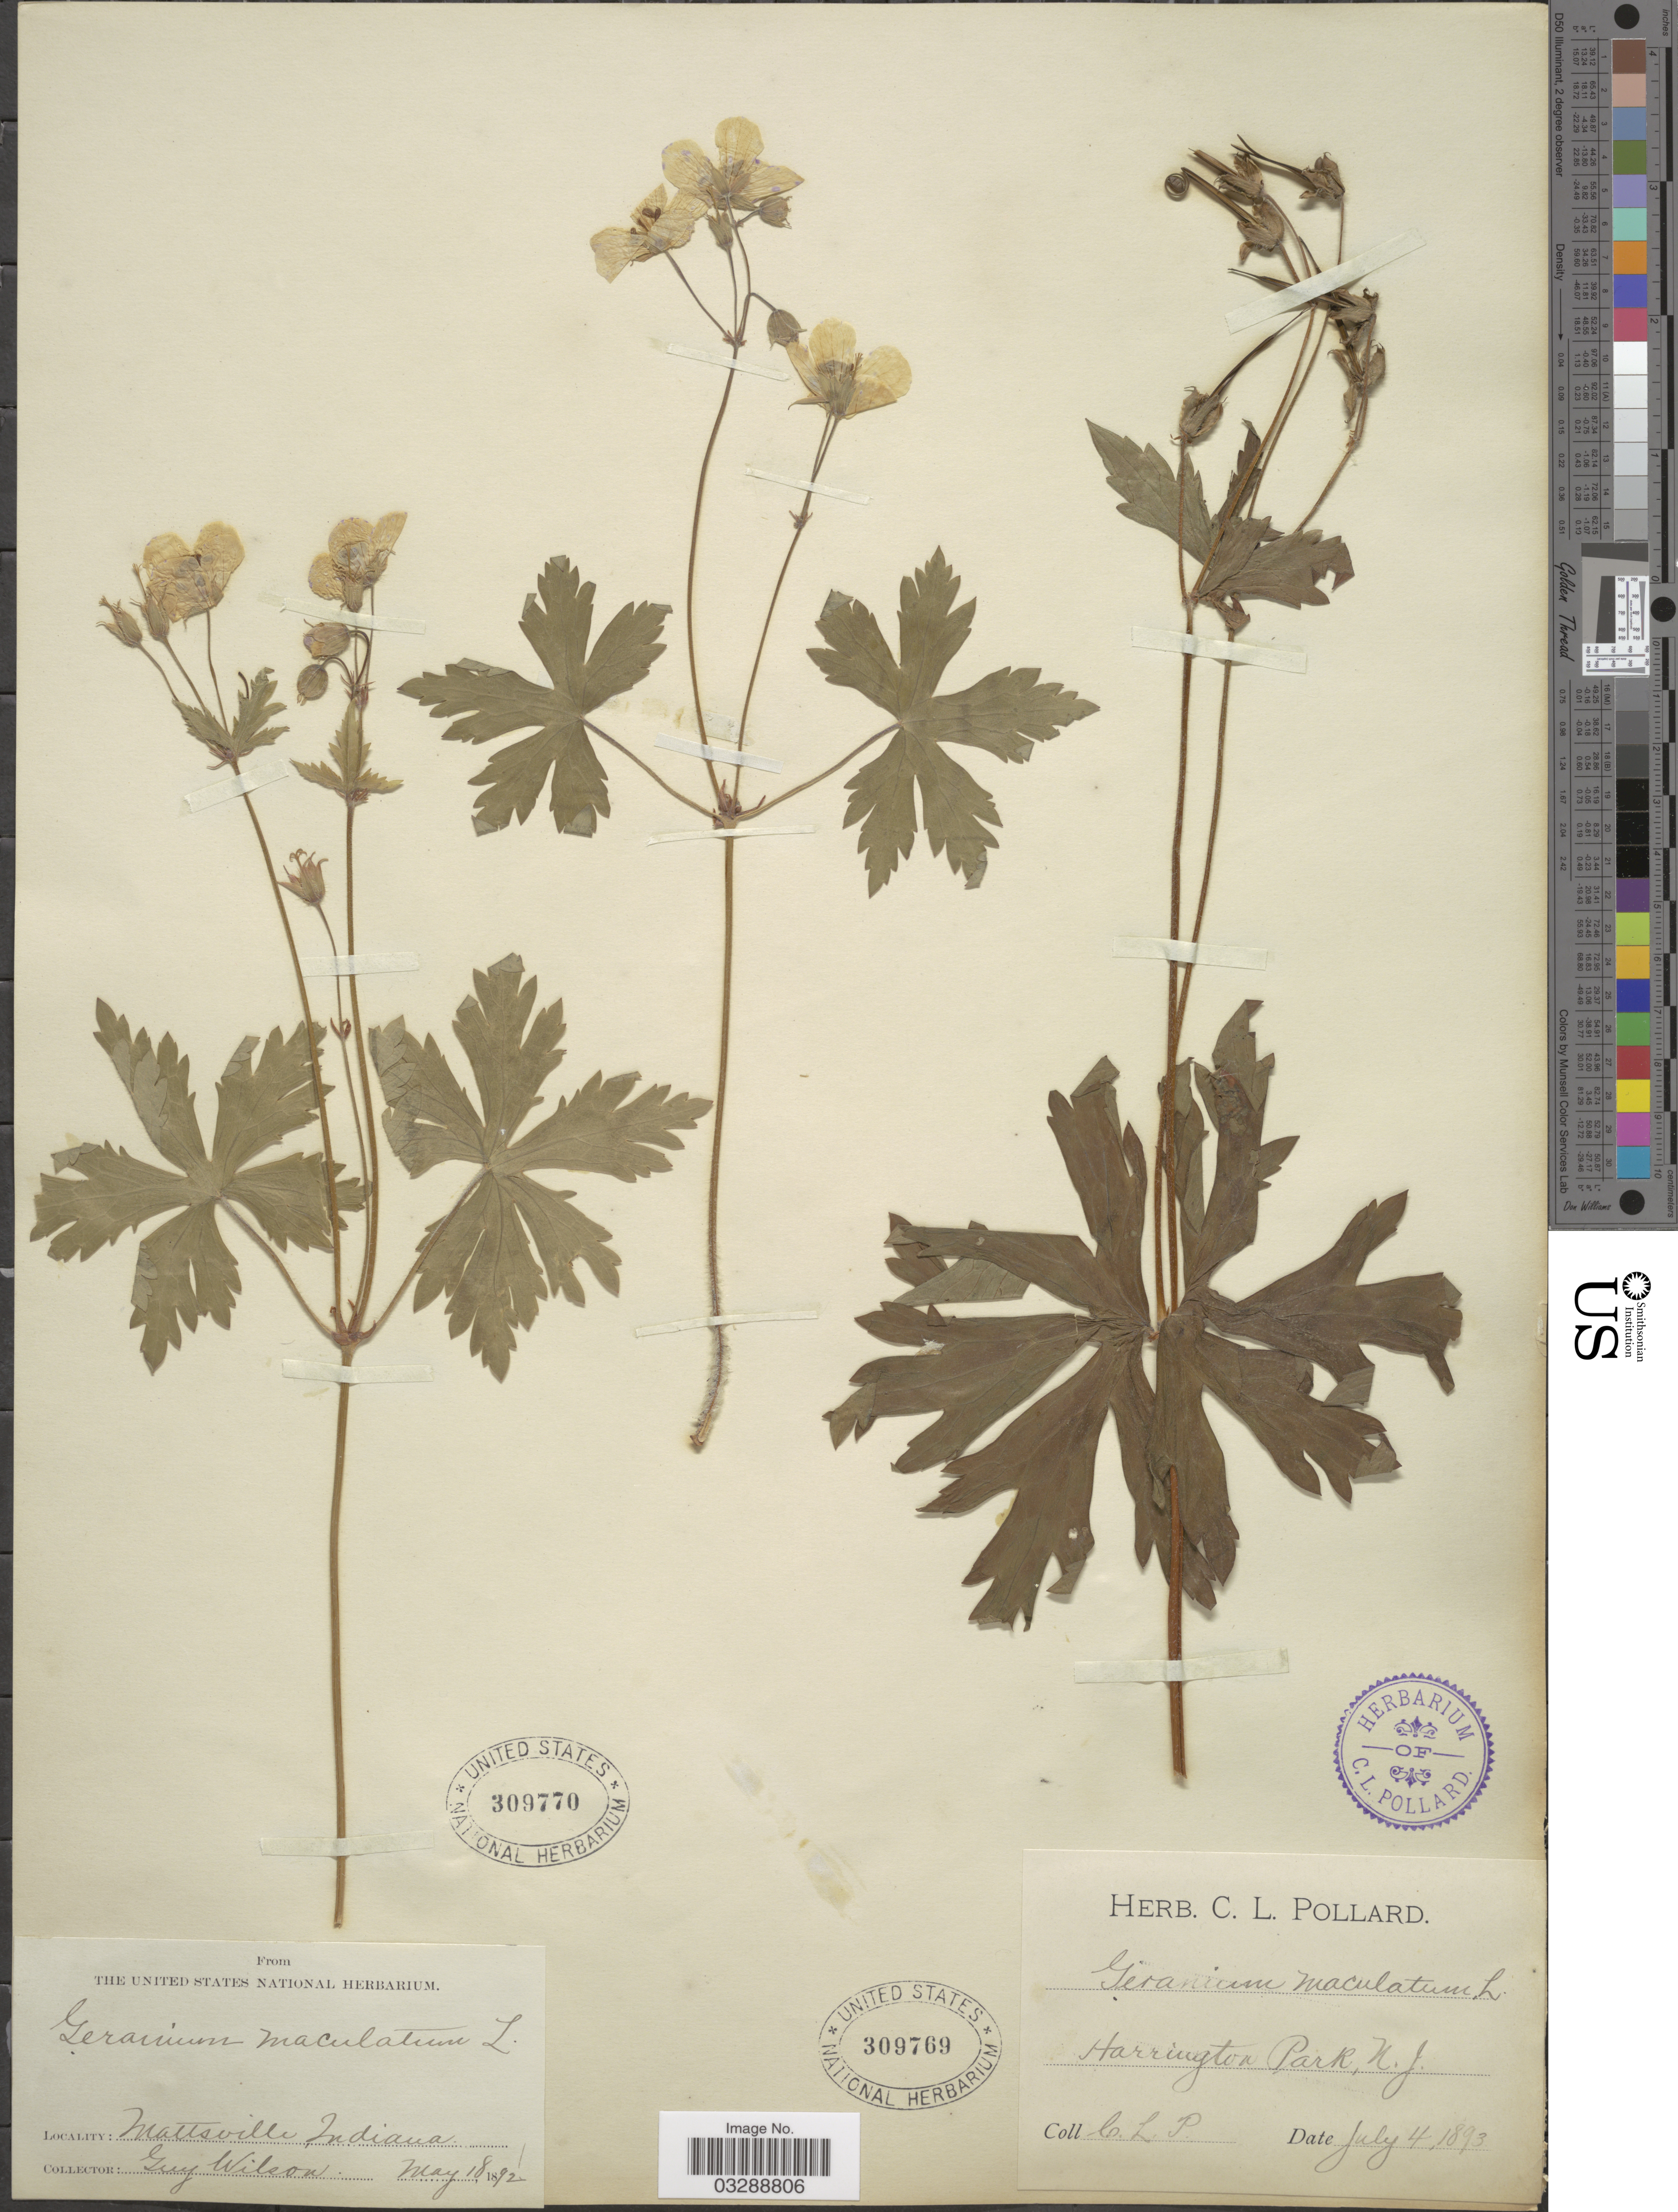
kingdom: Plantae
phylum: Tracheophyta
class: Magnoliopsida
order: Geraniales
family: Geraniaceae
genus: Geranium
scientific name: Geranium maculatum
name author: L.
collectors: C. L. Pollard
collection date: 1893-07-04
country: United States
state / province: New Jersey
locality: Harrington Park.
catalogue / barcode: US 309769-2